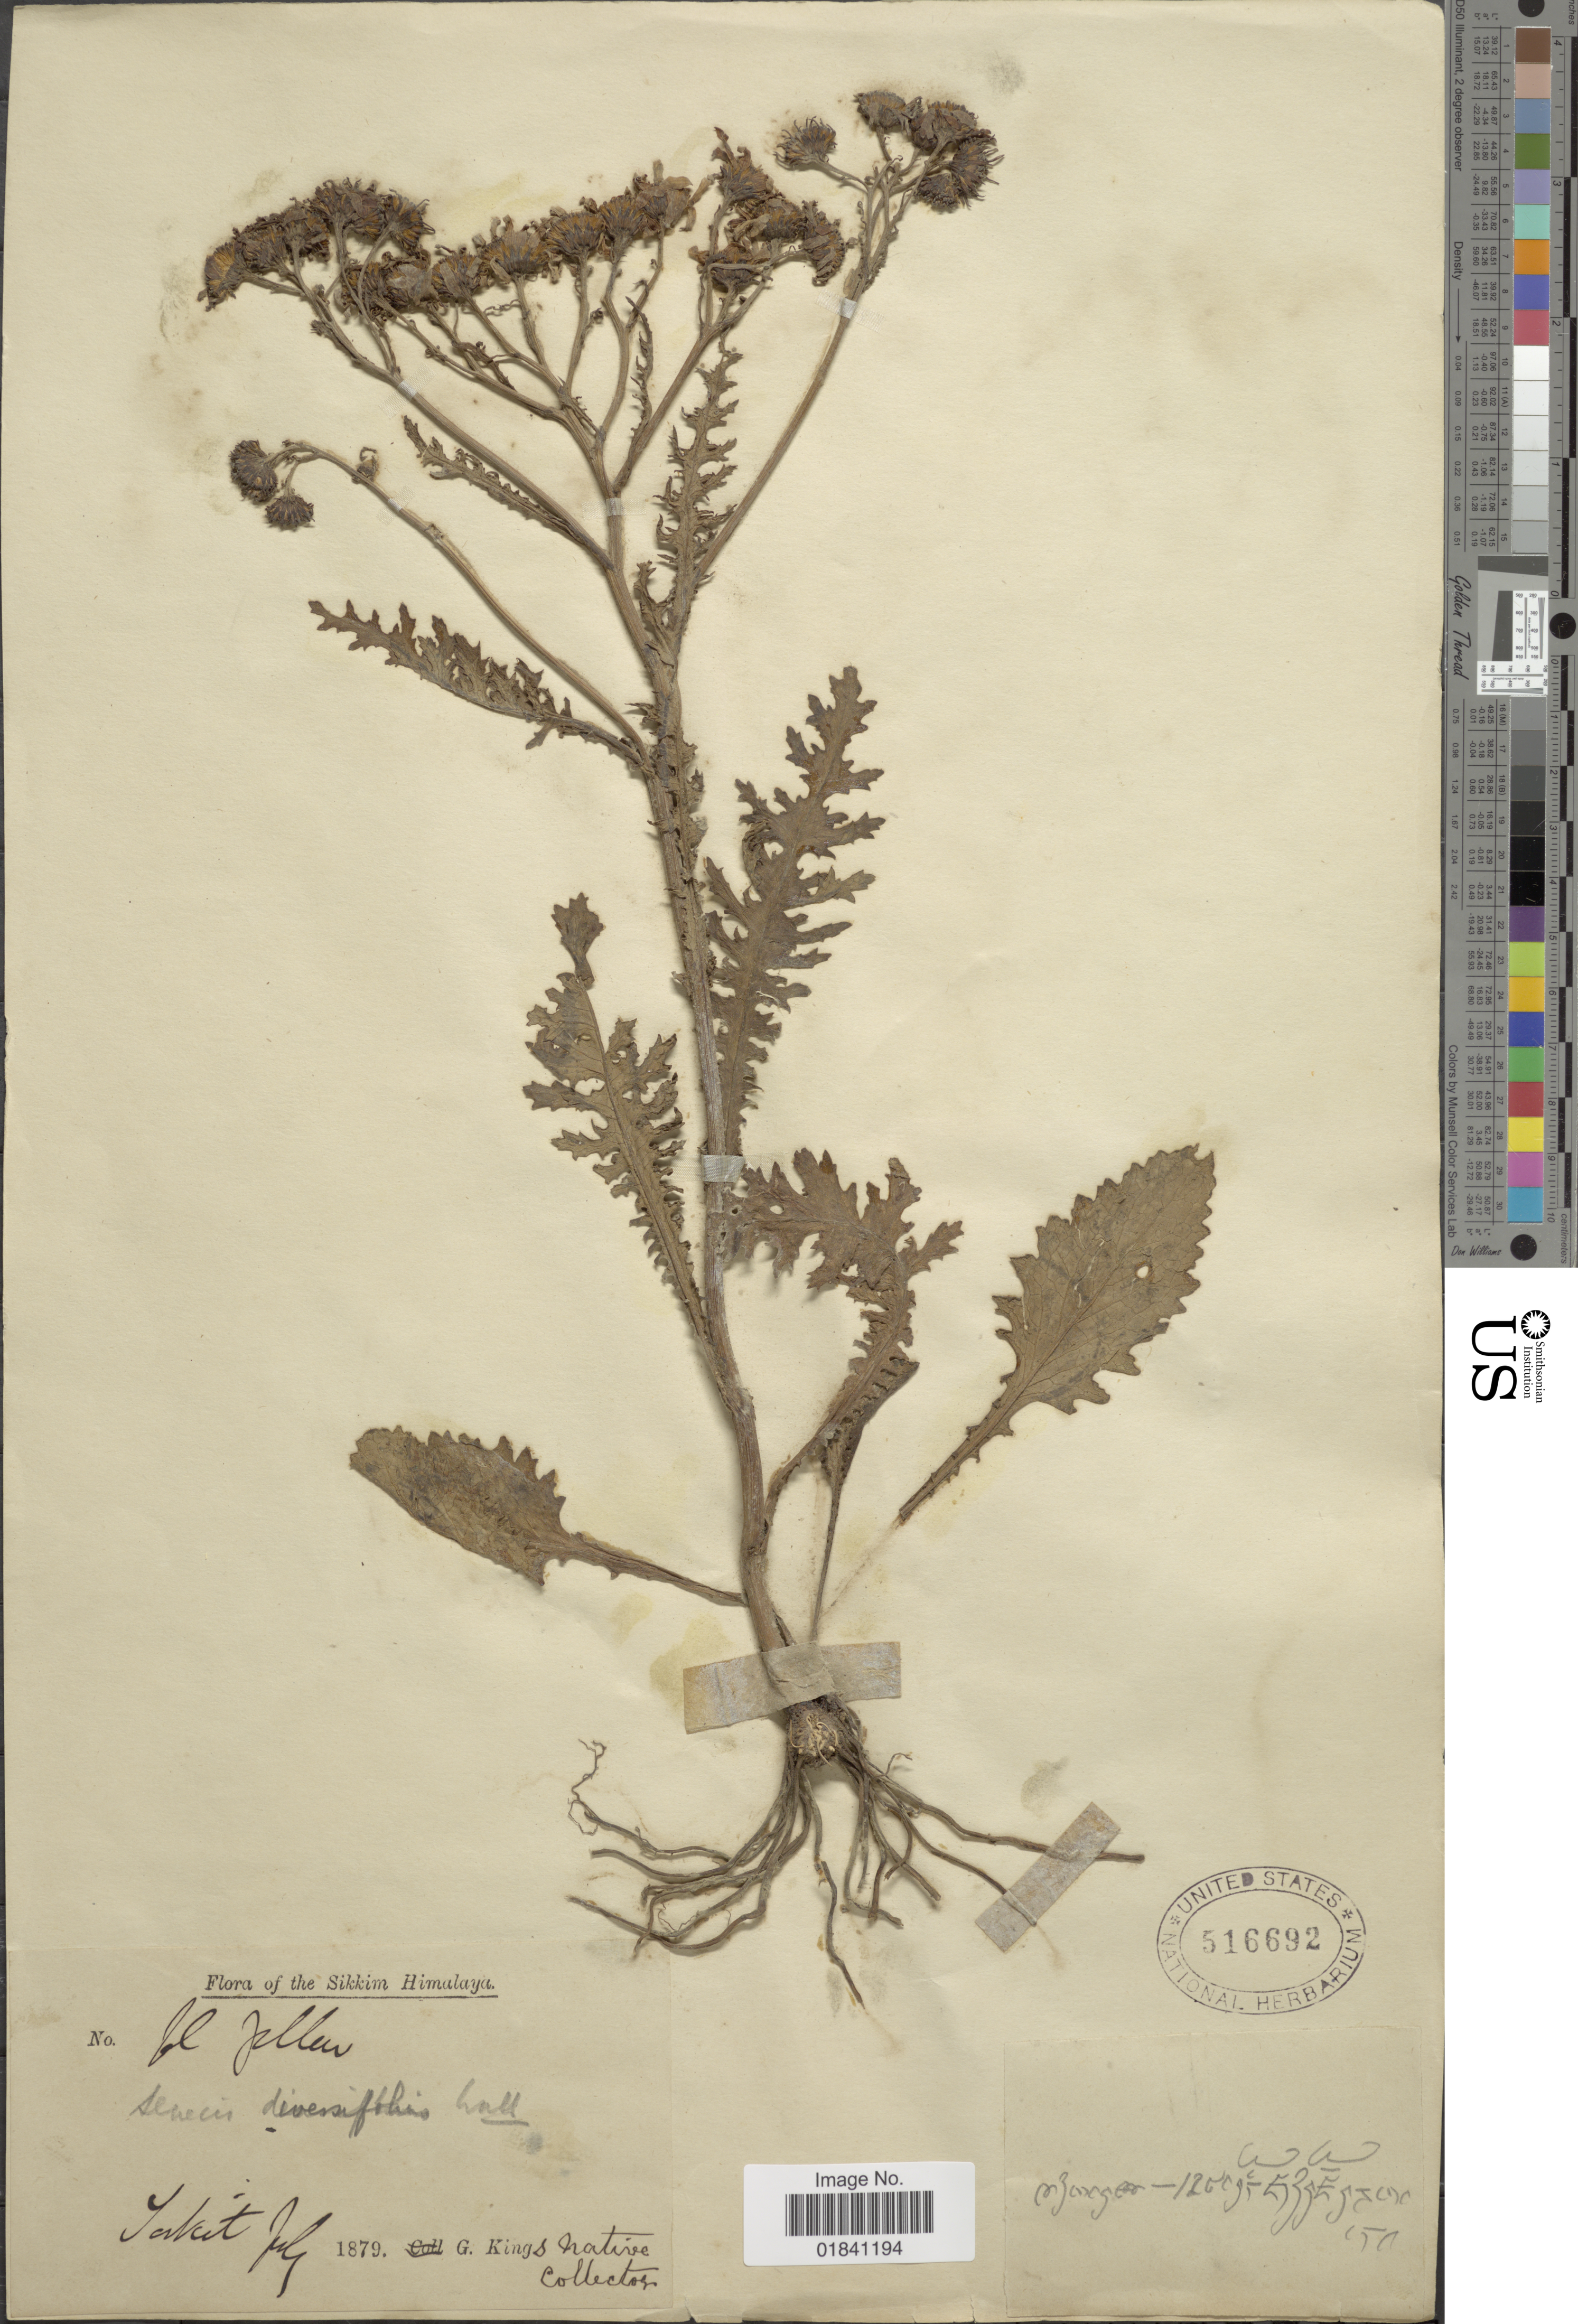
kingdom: Plantae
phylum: Tracheophyta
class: Magnoliopsida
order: Asterales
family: Asteraceae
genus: Senecio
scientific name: Senecio diversifolius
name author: Dumort.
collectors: Dr. King's collector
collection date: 1879-07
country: India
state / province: Sikkim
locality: Sikkim Himalaya. Takit [interpreted]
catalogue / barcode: US 516692